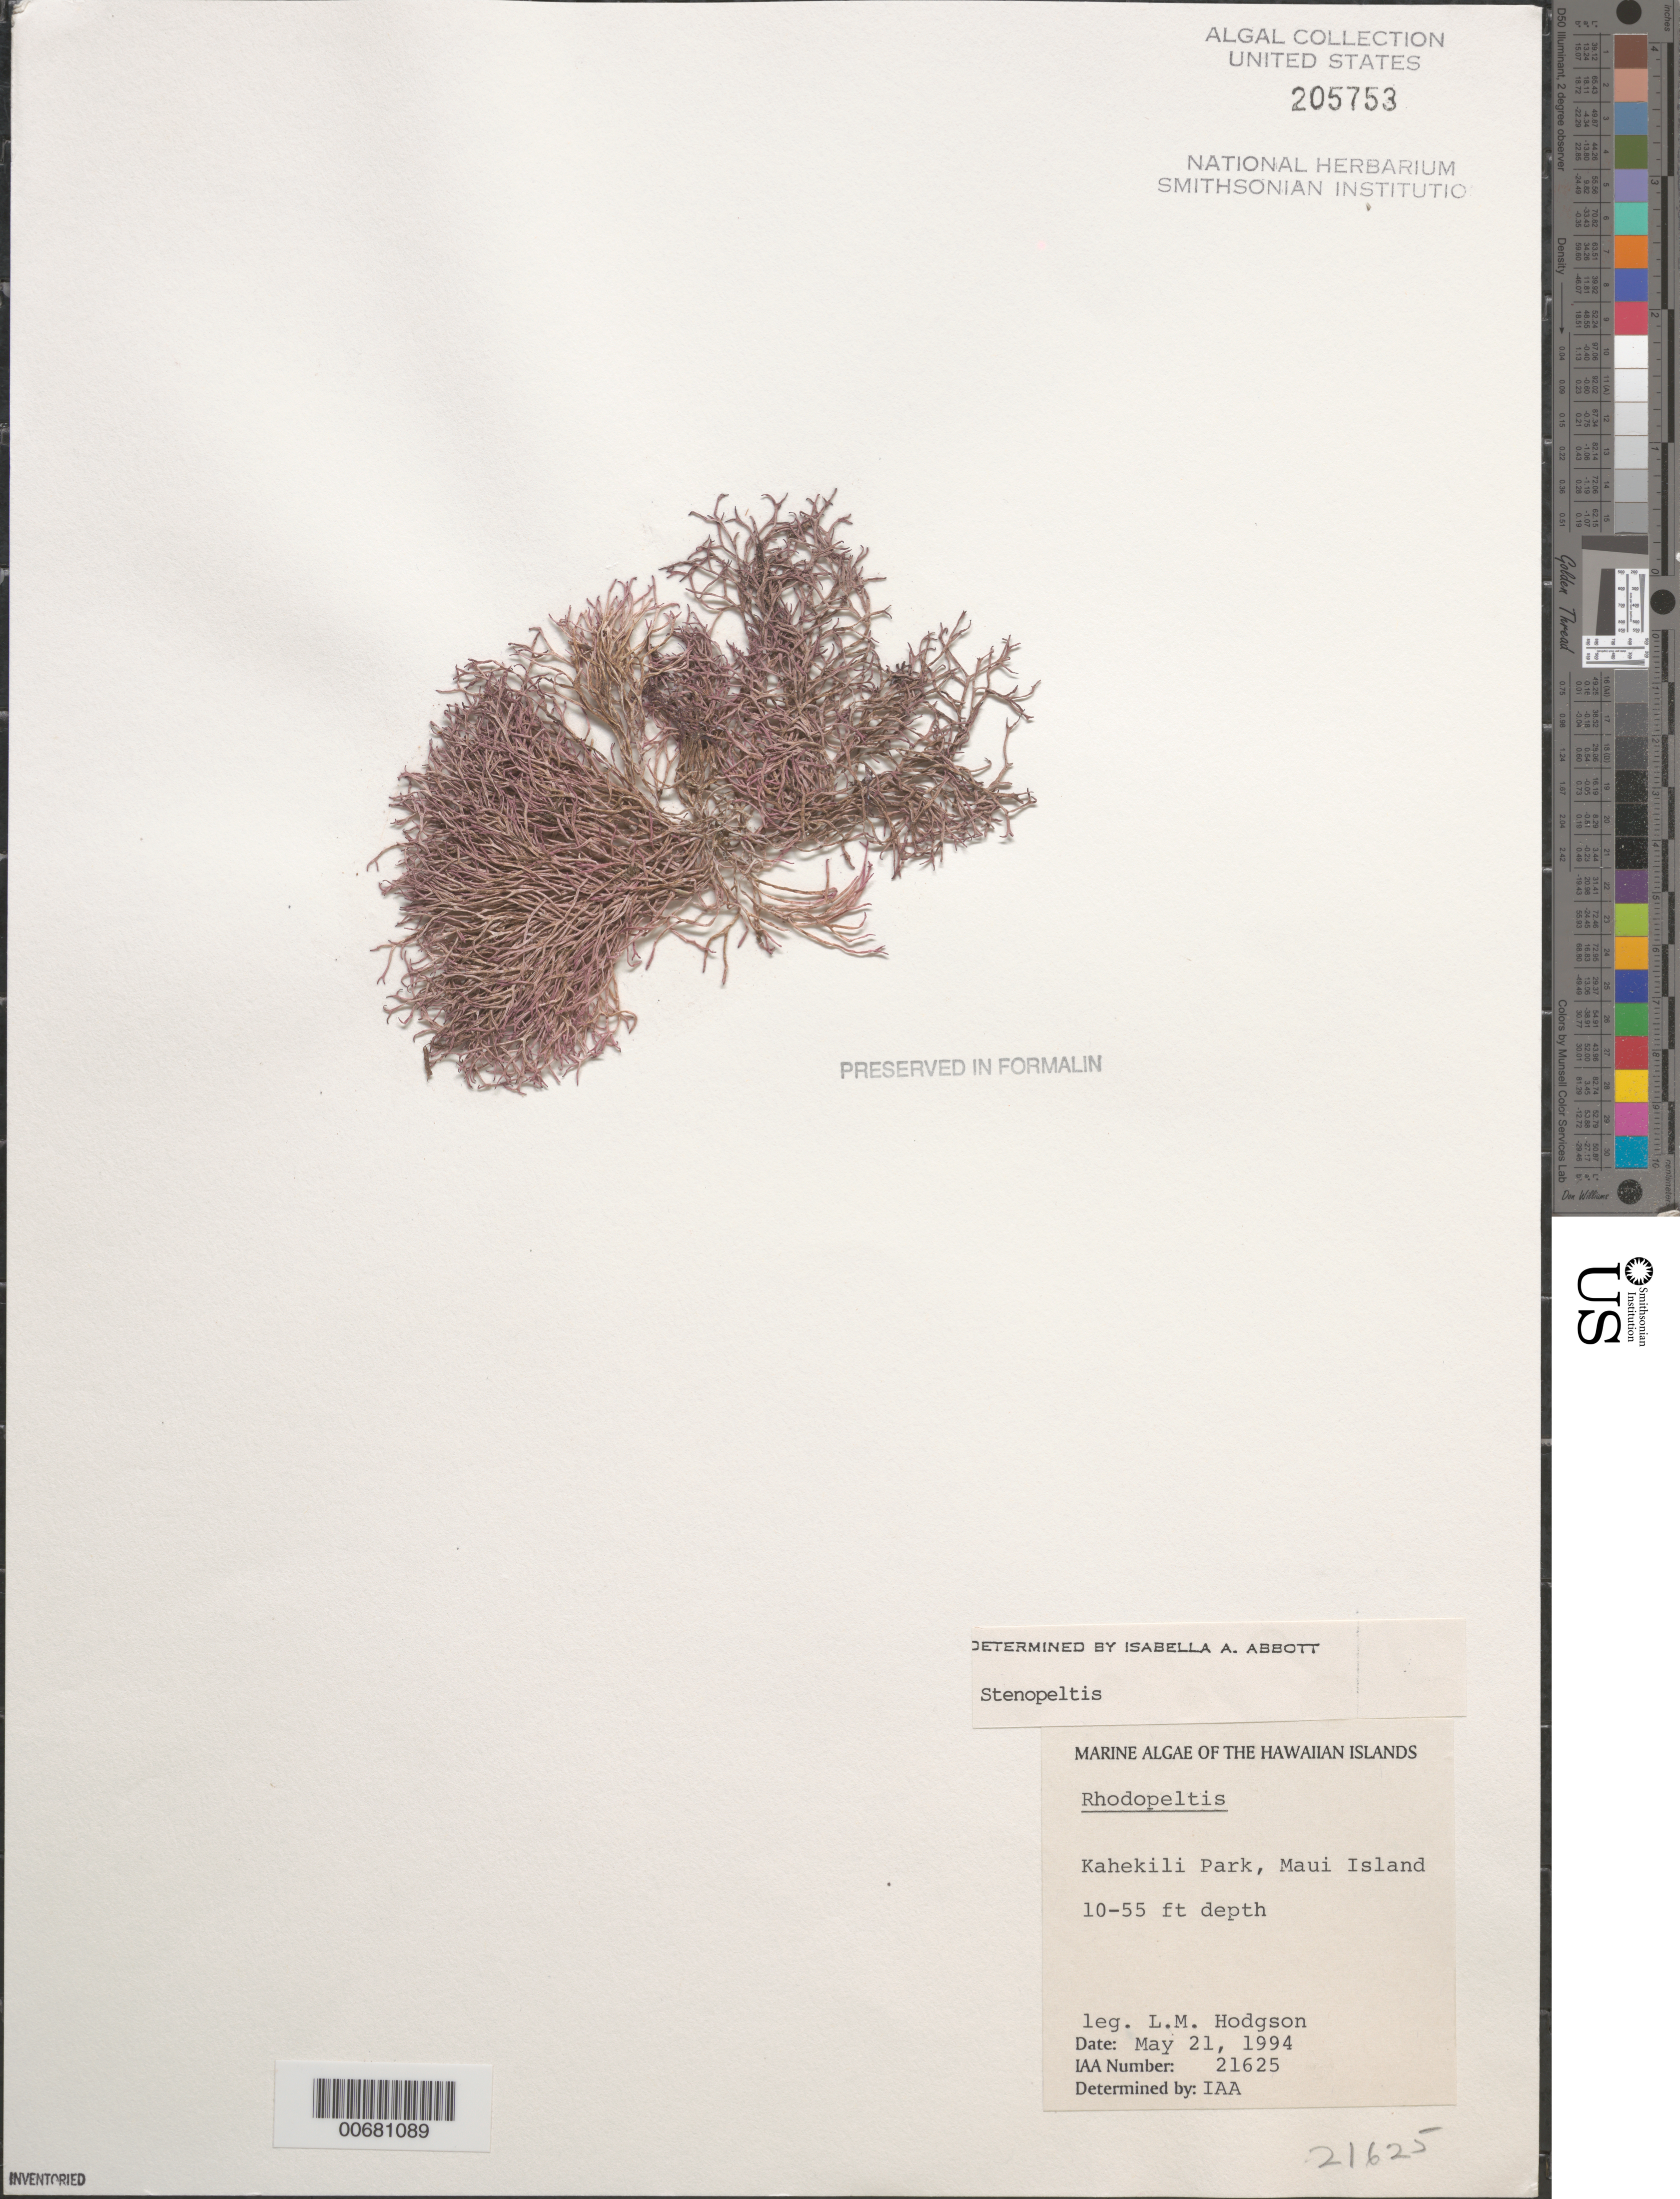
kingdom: Plantae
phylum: Rhodophyta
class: Florideophyceae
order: Nemaliales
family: Liagoraceae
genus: Stenopeltis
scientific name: Stenopeltis sp.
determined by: Abbott, Isabella A.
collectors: L. M. Hodgson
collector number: IAA 21625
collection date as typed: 21 May 1994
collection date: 1994-05-21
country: United States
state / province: Hawaii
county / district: Maui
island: Maui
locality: Kahekili Park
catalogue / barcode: US 205753